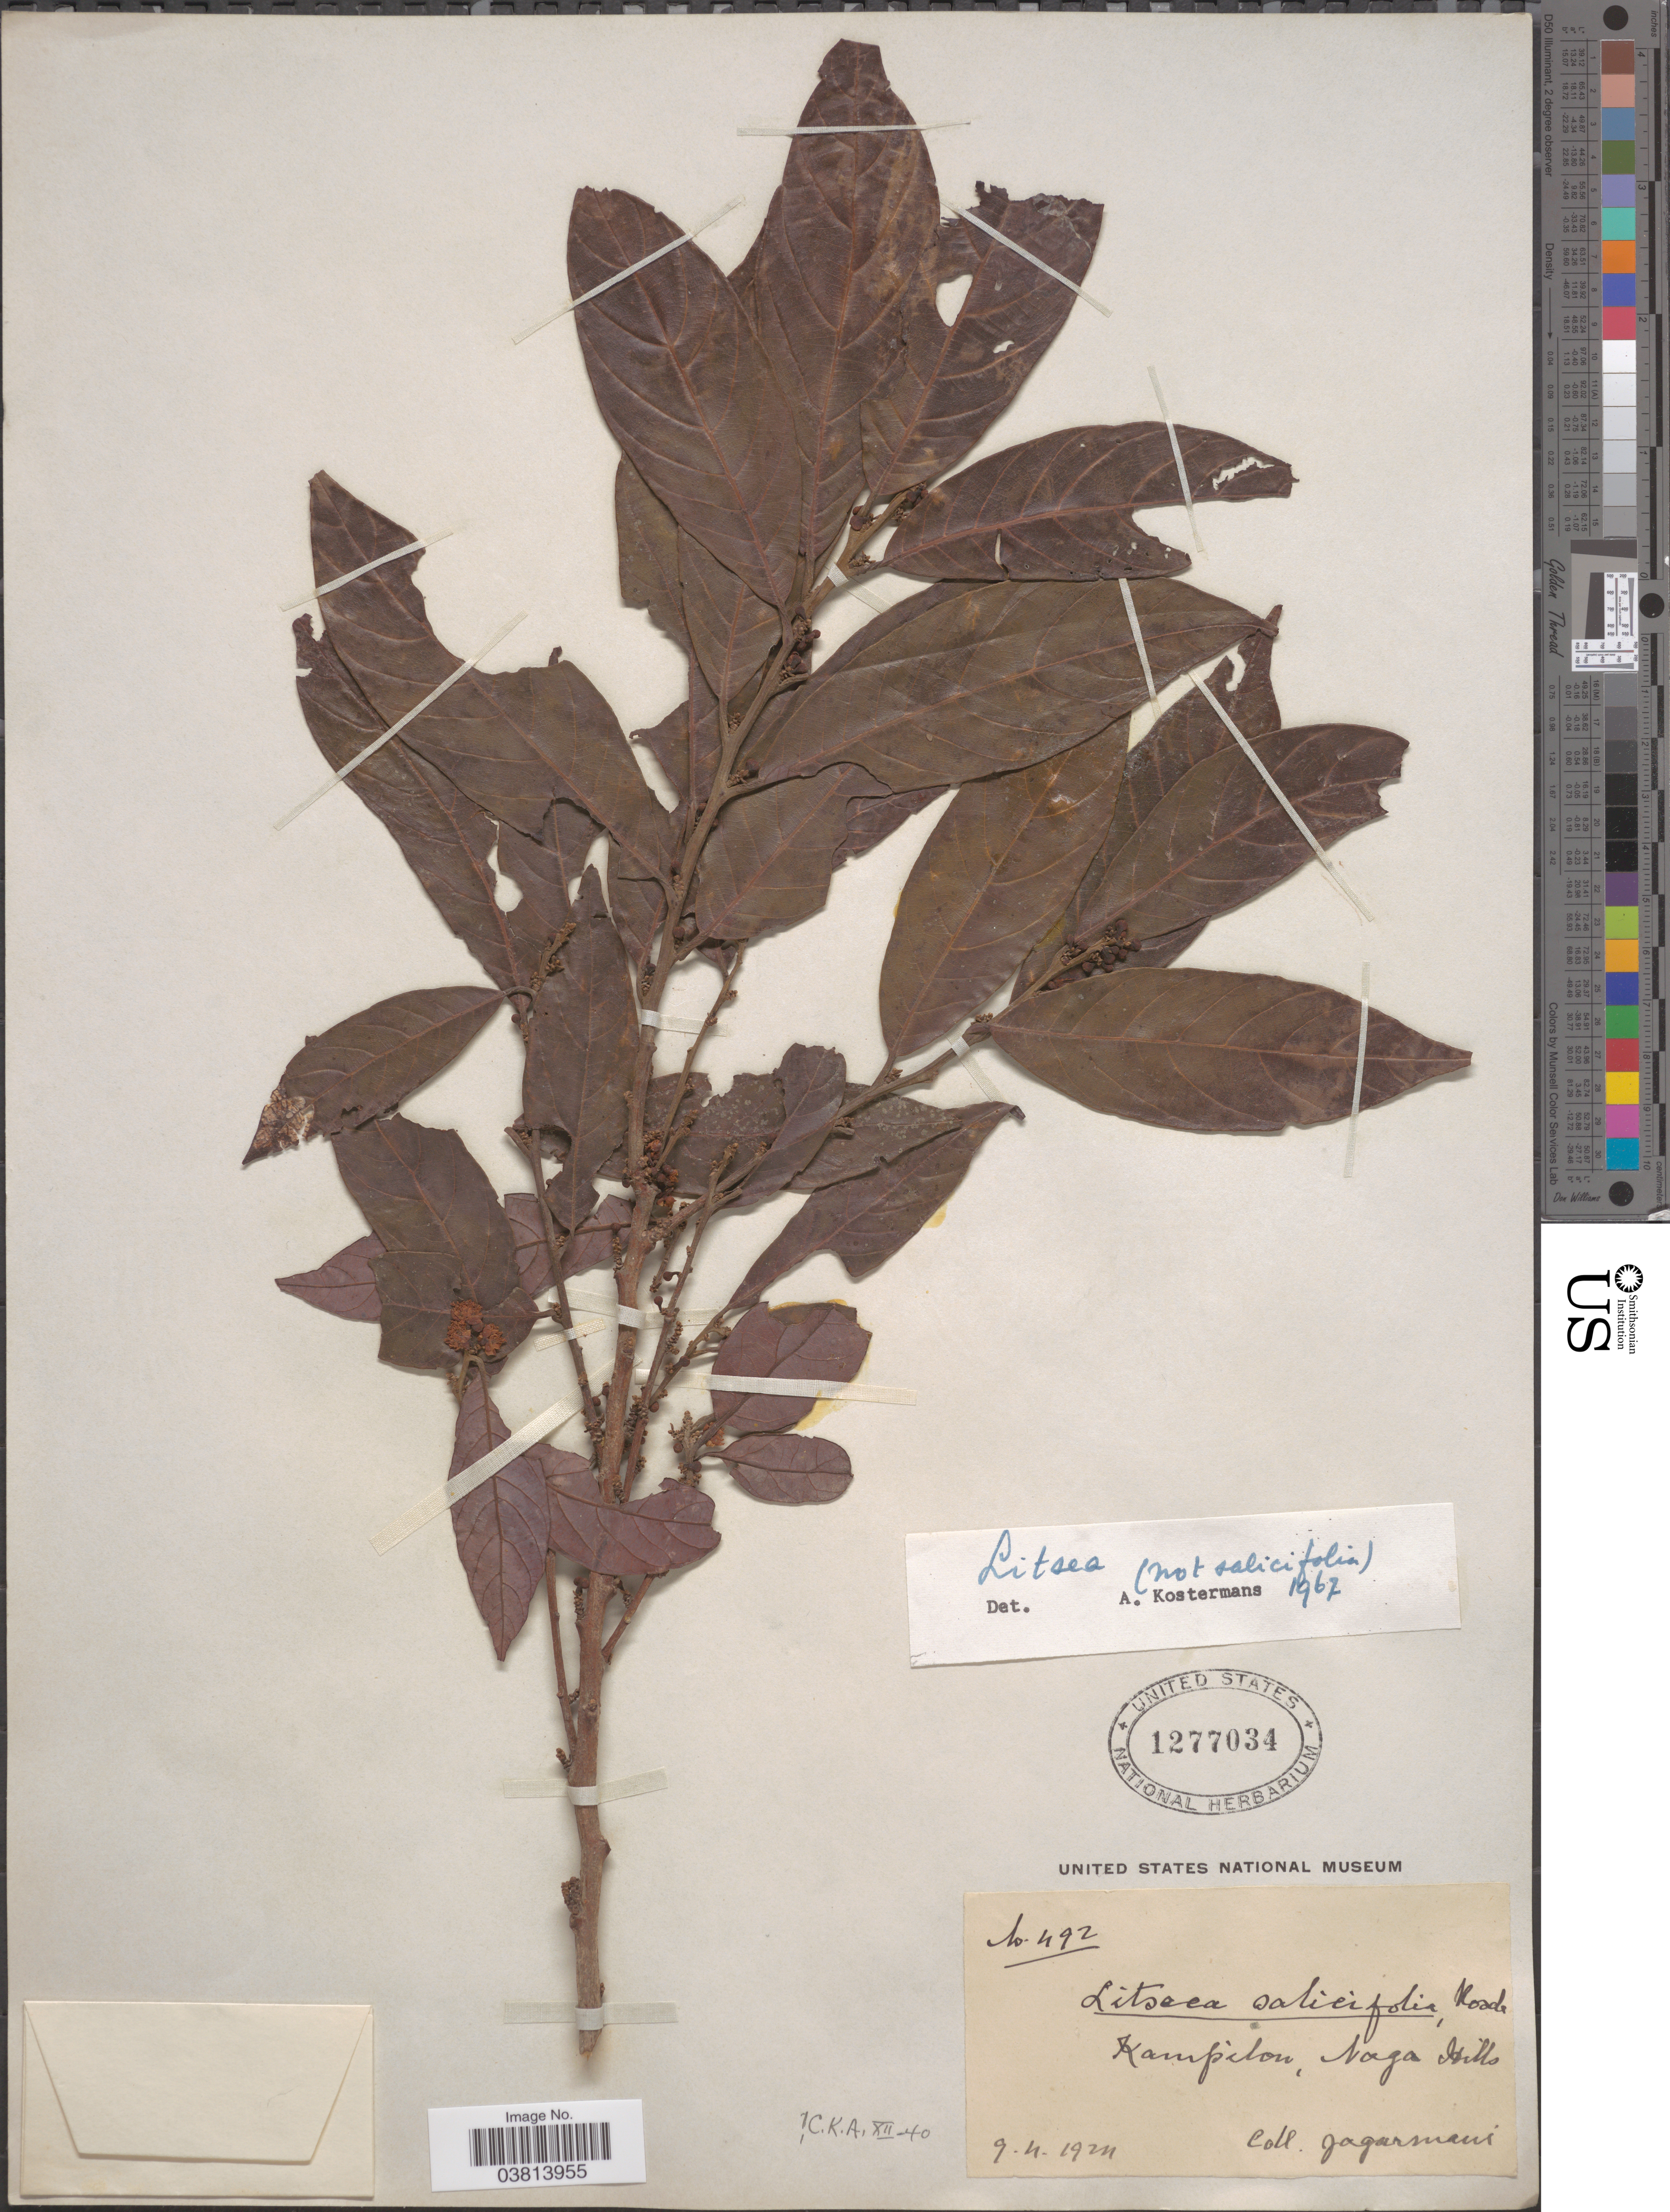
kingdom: Plantae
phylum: Tracheophyta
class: Magnoliopsida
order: Laurales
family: Lauraceae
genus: Litsea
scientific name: Litsea sp.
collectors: -. Jagarmani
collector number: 492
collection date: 1924-04-09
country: India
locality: Kampilon, Naga Hills.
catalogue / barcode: US 1277034